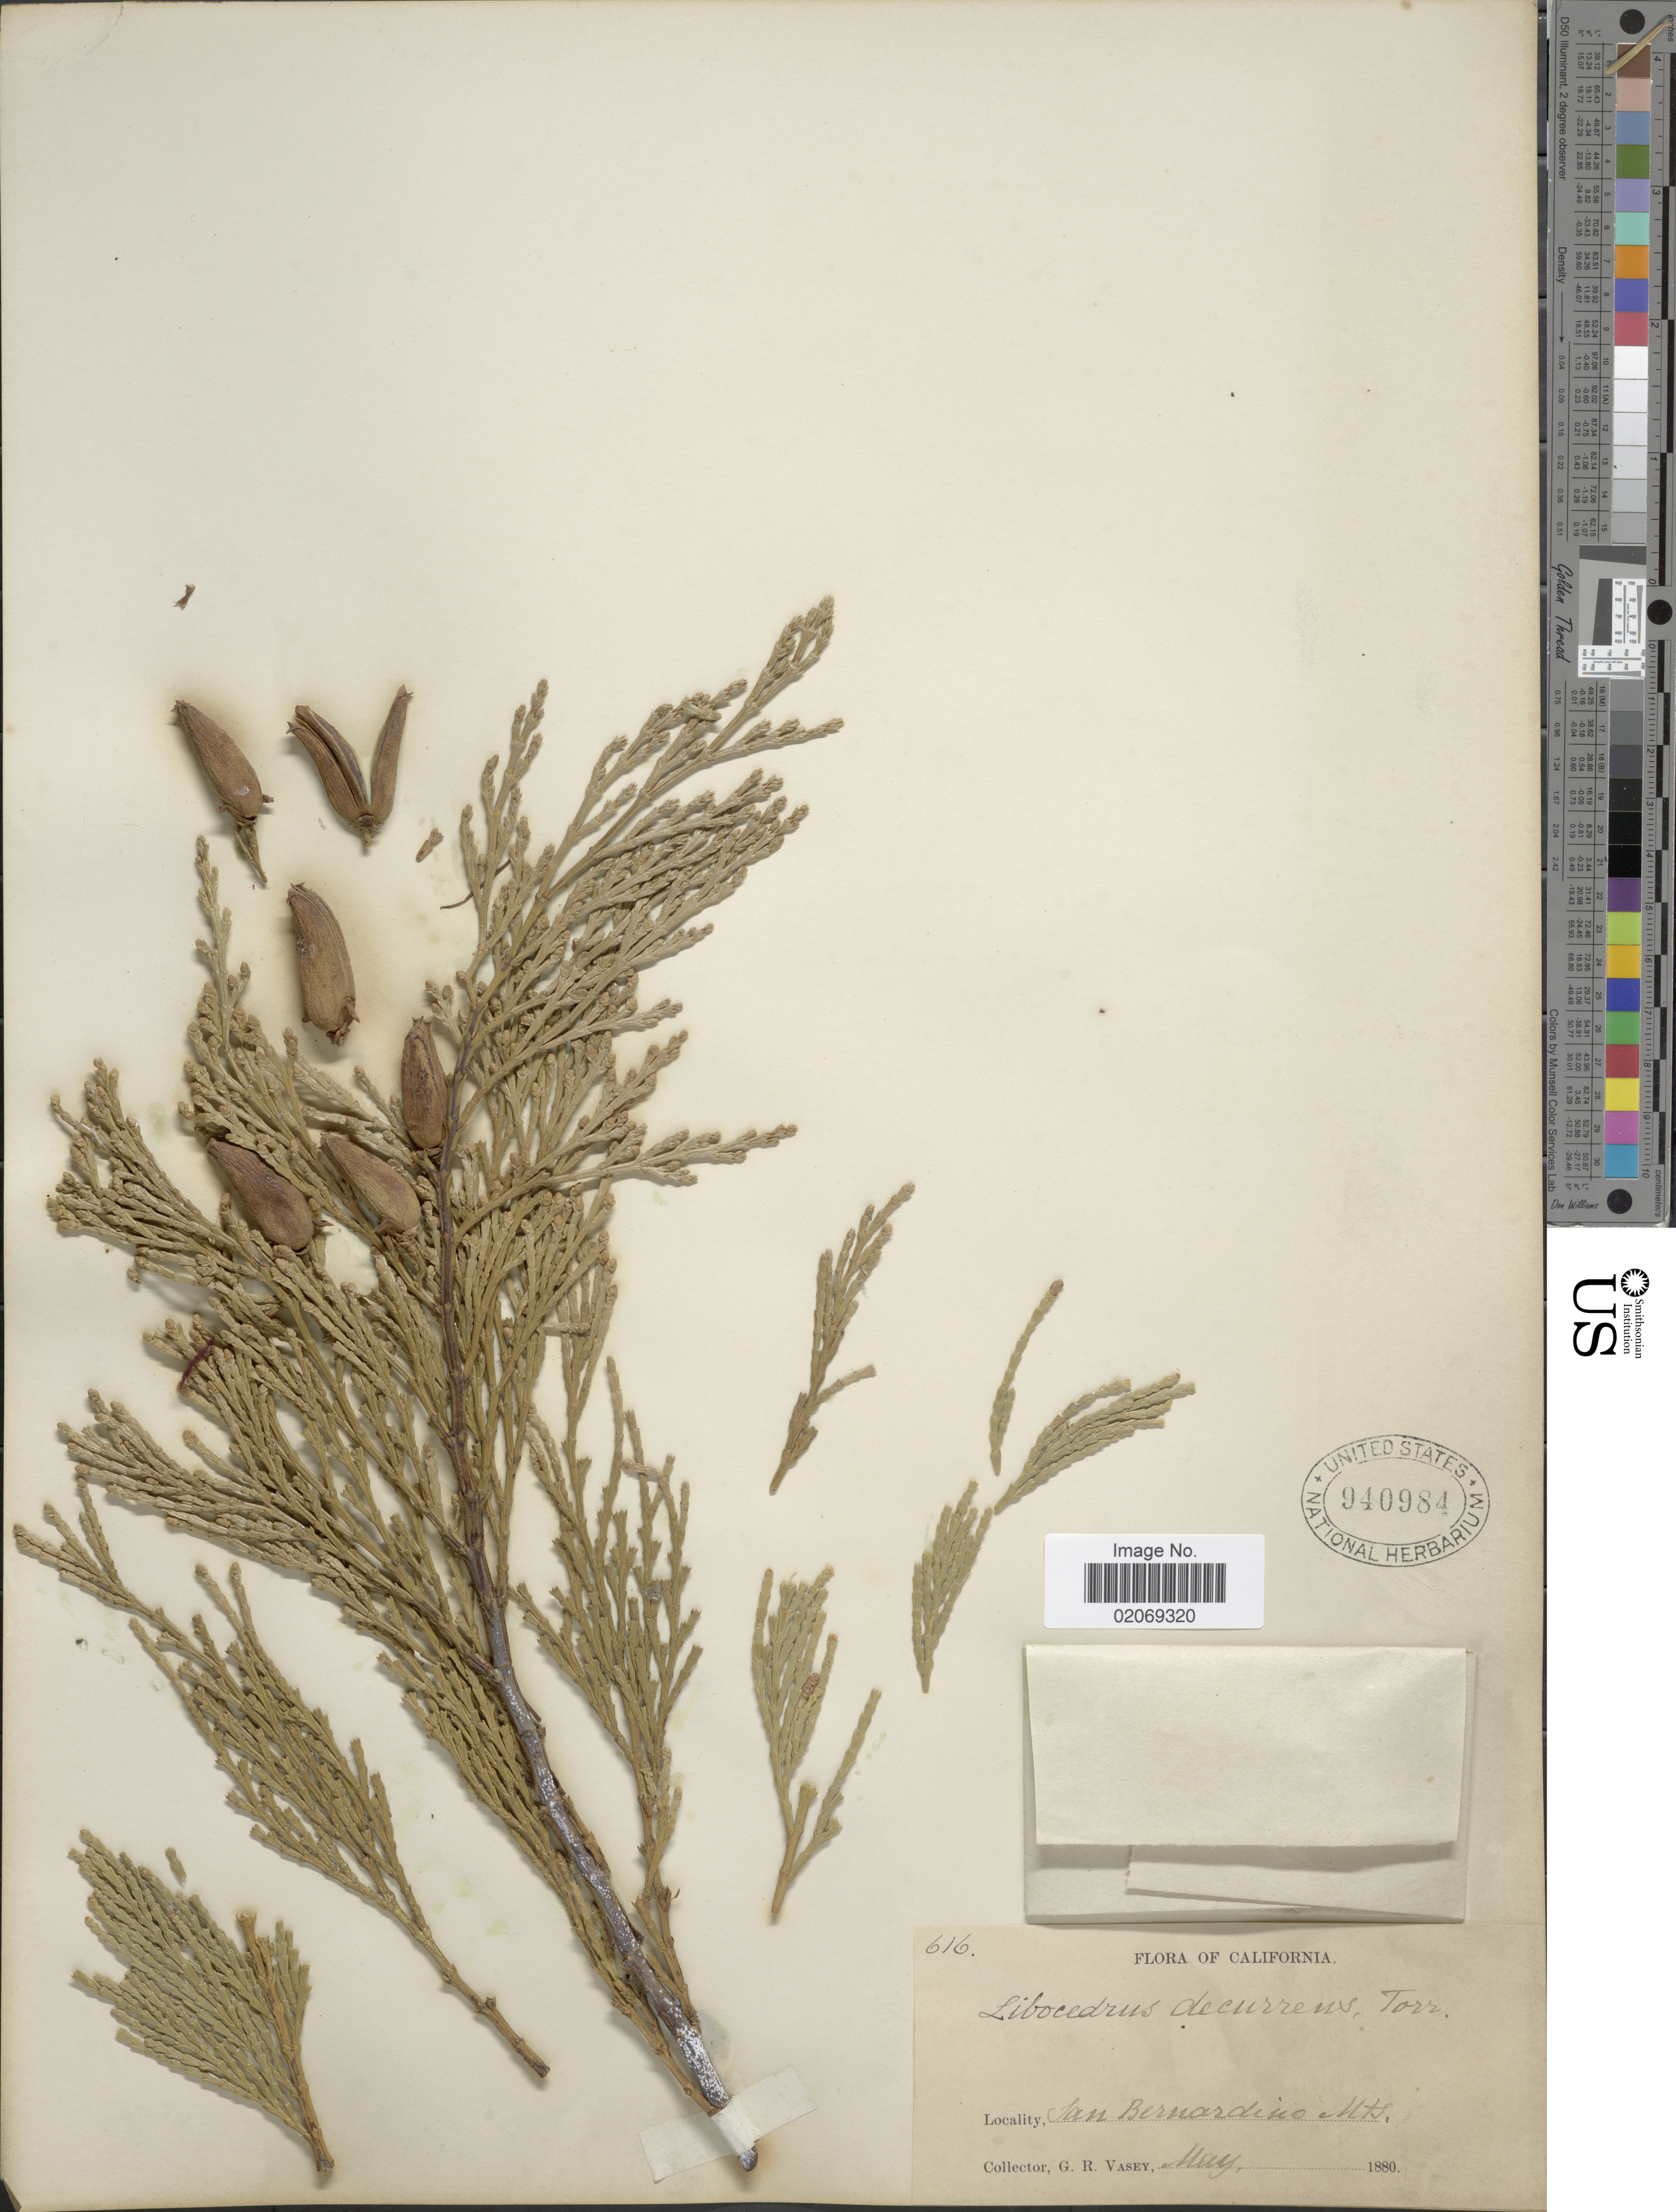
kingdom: Plantae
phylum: Tracheophyta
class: Pinopsida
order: Pinales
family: Cupressaceae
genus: Libocedrus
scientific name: Libocedrus decurrens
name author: Torr.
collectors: G. R. Vasey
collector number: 616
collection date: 1880-05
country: United States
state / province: California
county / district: San Bernardino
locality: San Bernardino Mts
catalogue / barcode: US 940984